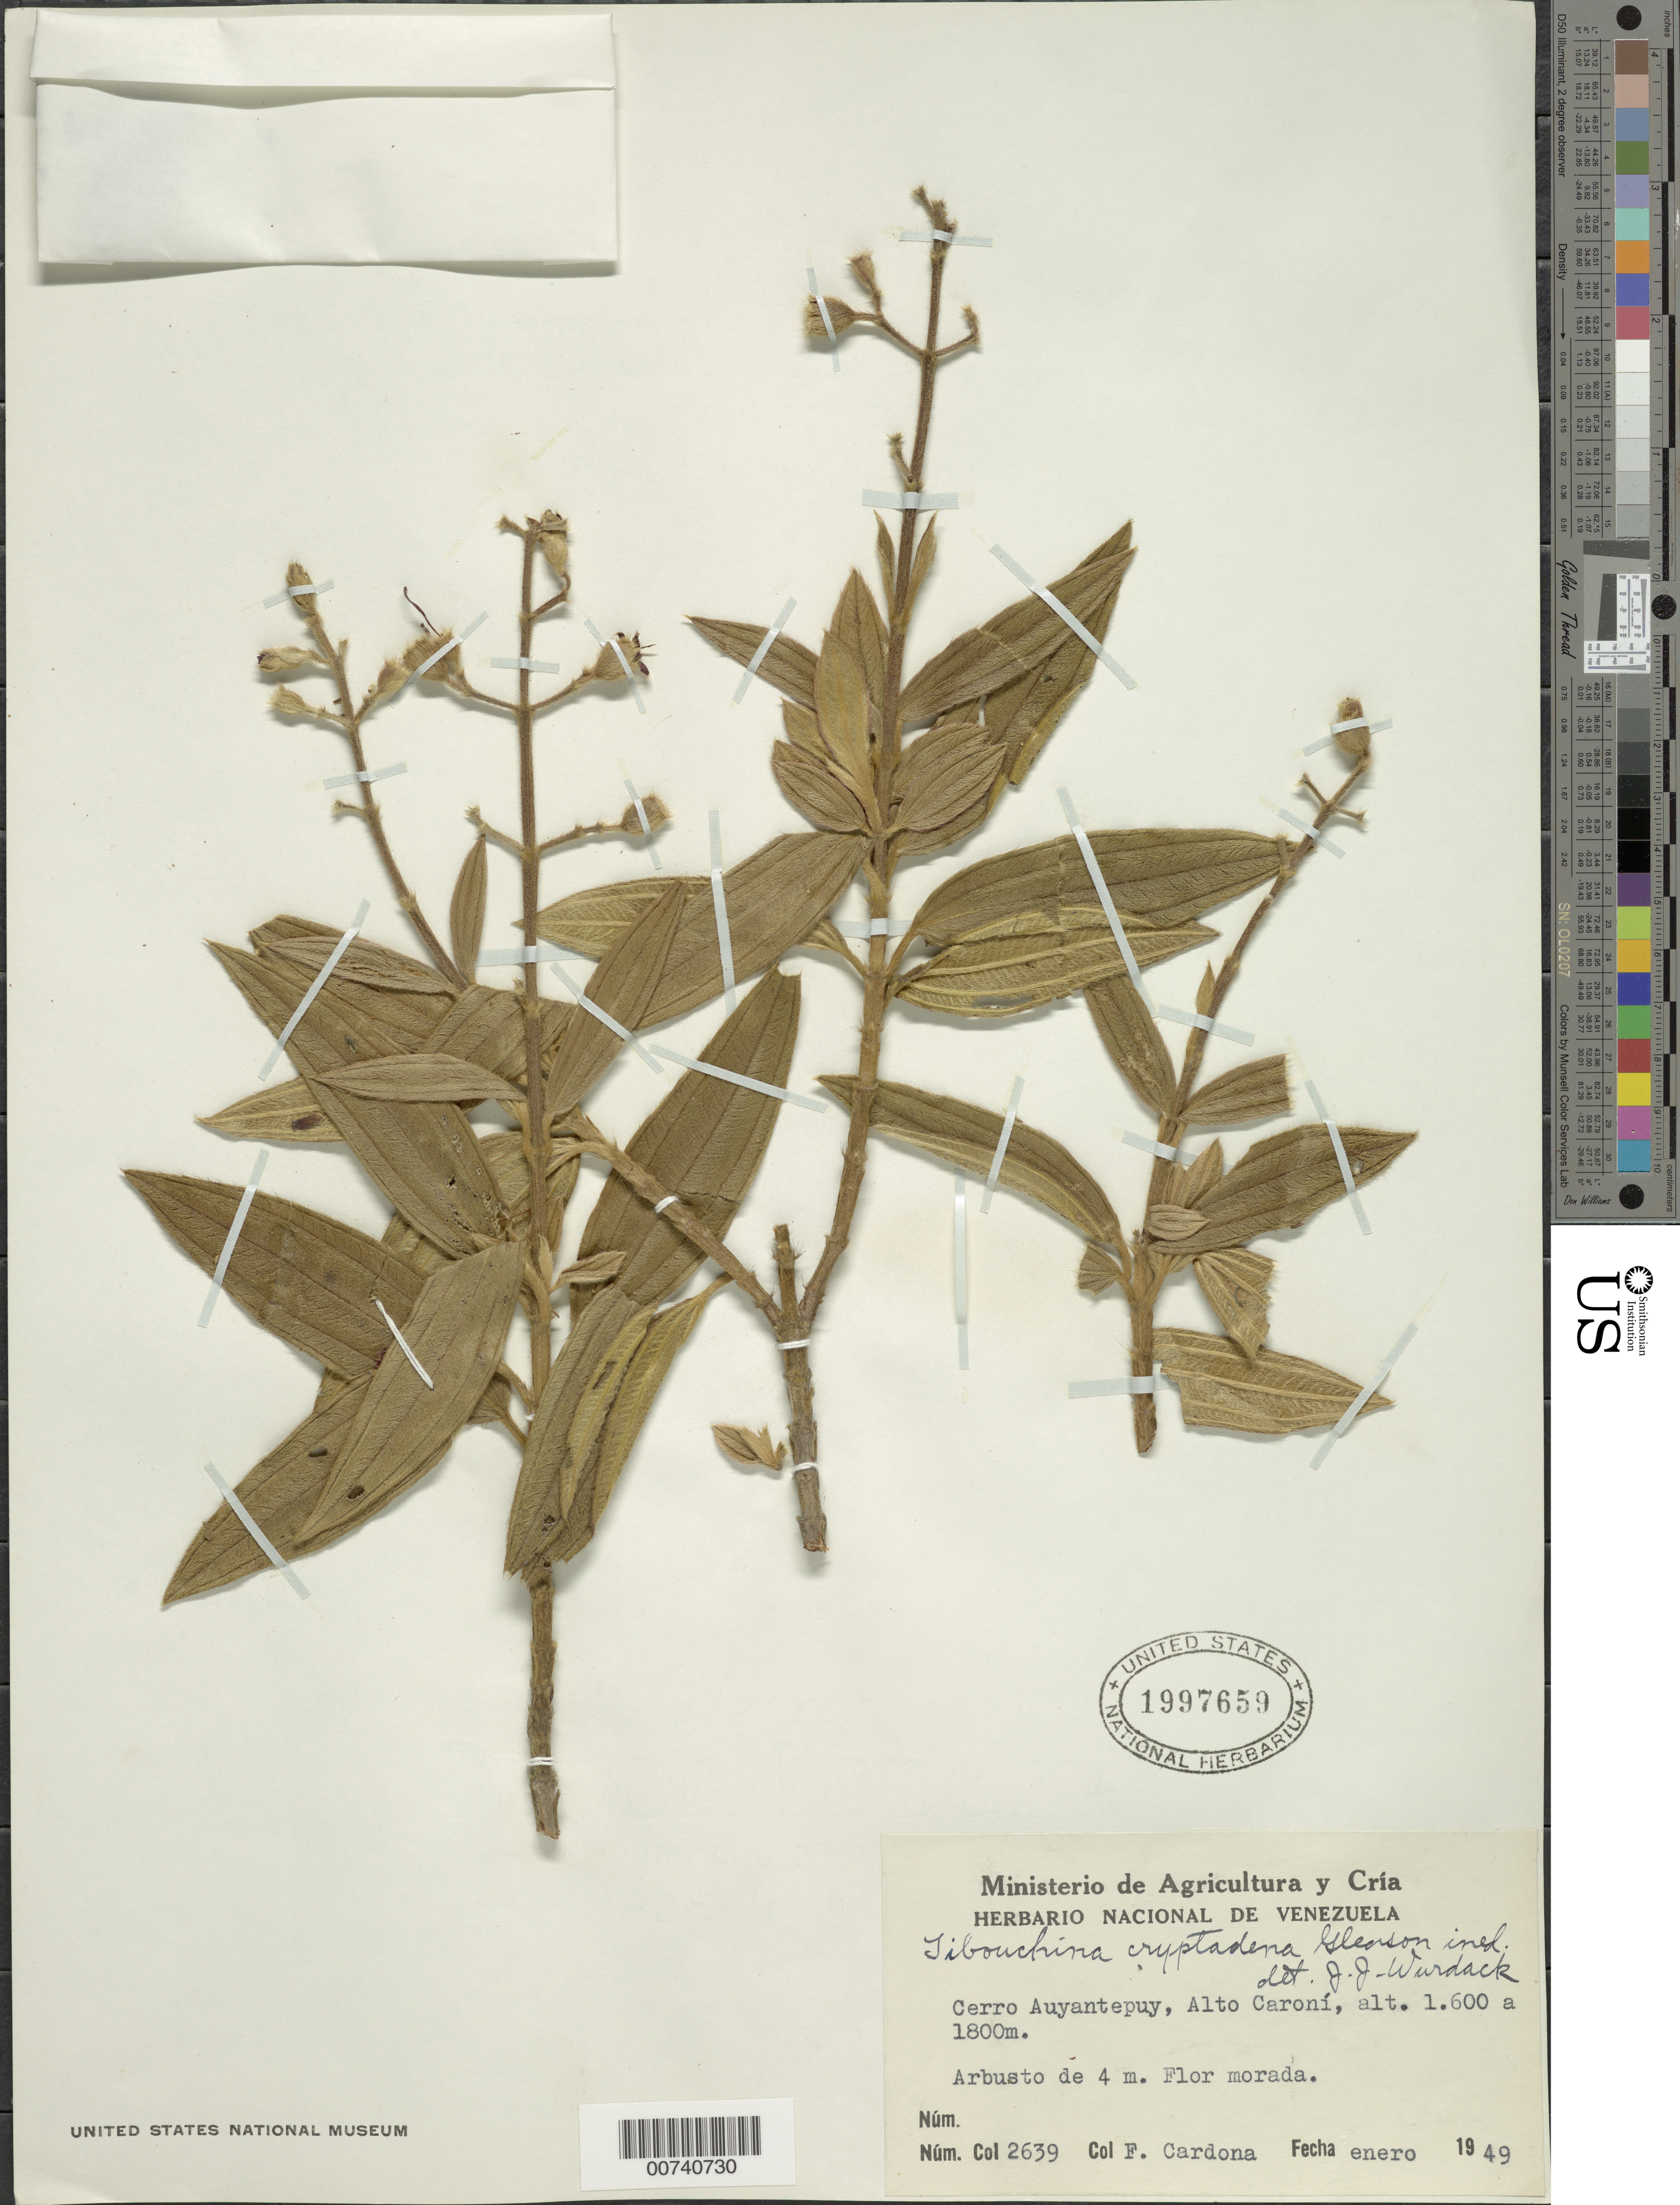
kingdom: Plantae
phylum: Tracheophyta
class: Magnoliopsida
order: Myrtales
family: Melastomataceae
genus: Pleroma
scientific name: Pleroma cryptadenum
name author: (Gleason) P.J.F. Guim. & Michelang.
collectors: F. Cardona Puig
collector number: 2639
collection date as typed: Jan-49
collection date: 1949-01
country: Venezuela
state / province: Bolívar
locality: Cerro Auyantepuí, Alto Río Caroní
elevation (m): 1600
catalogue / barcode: US 1997659